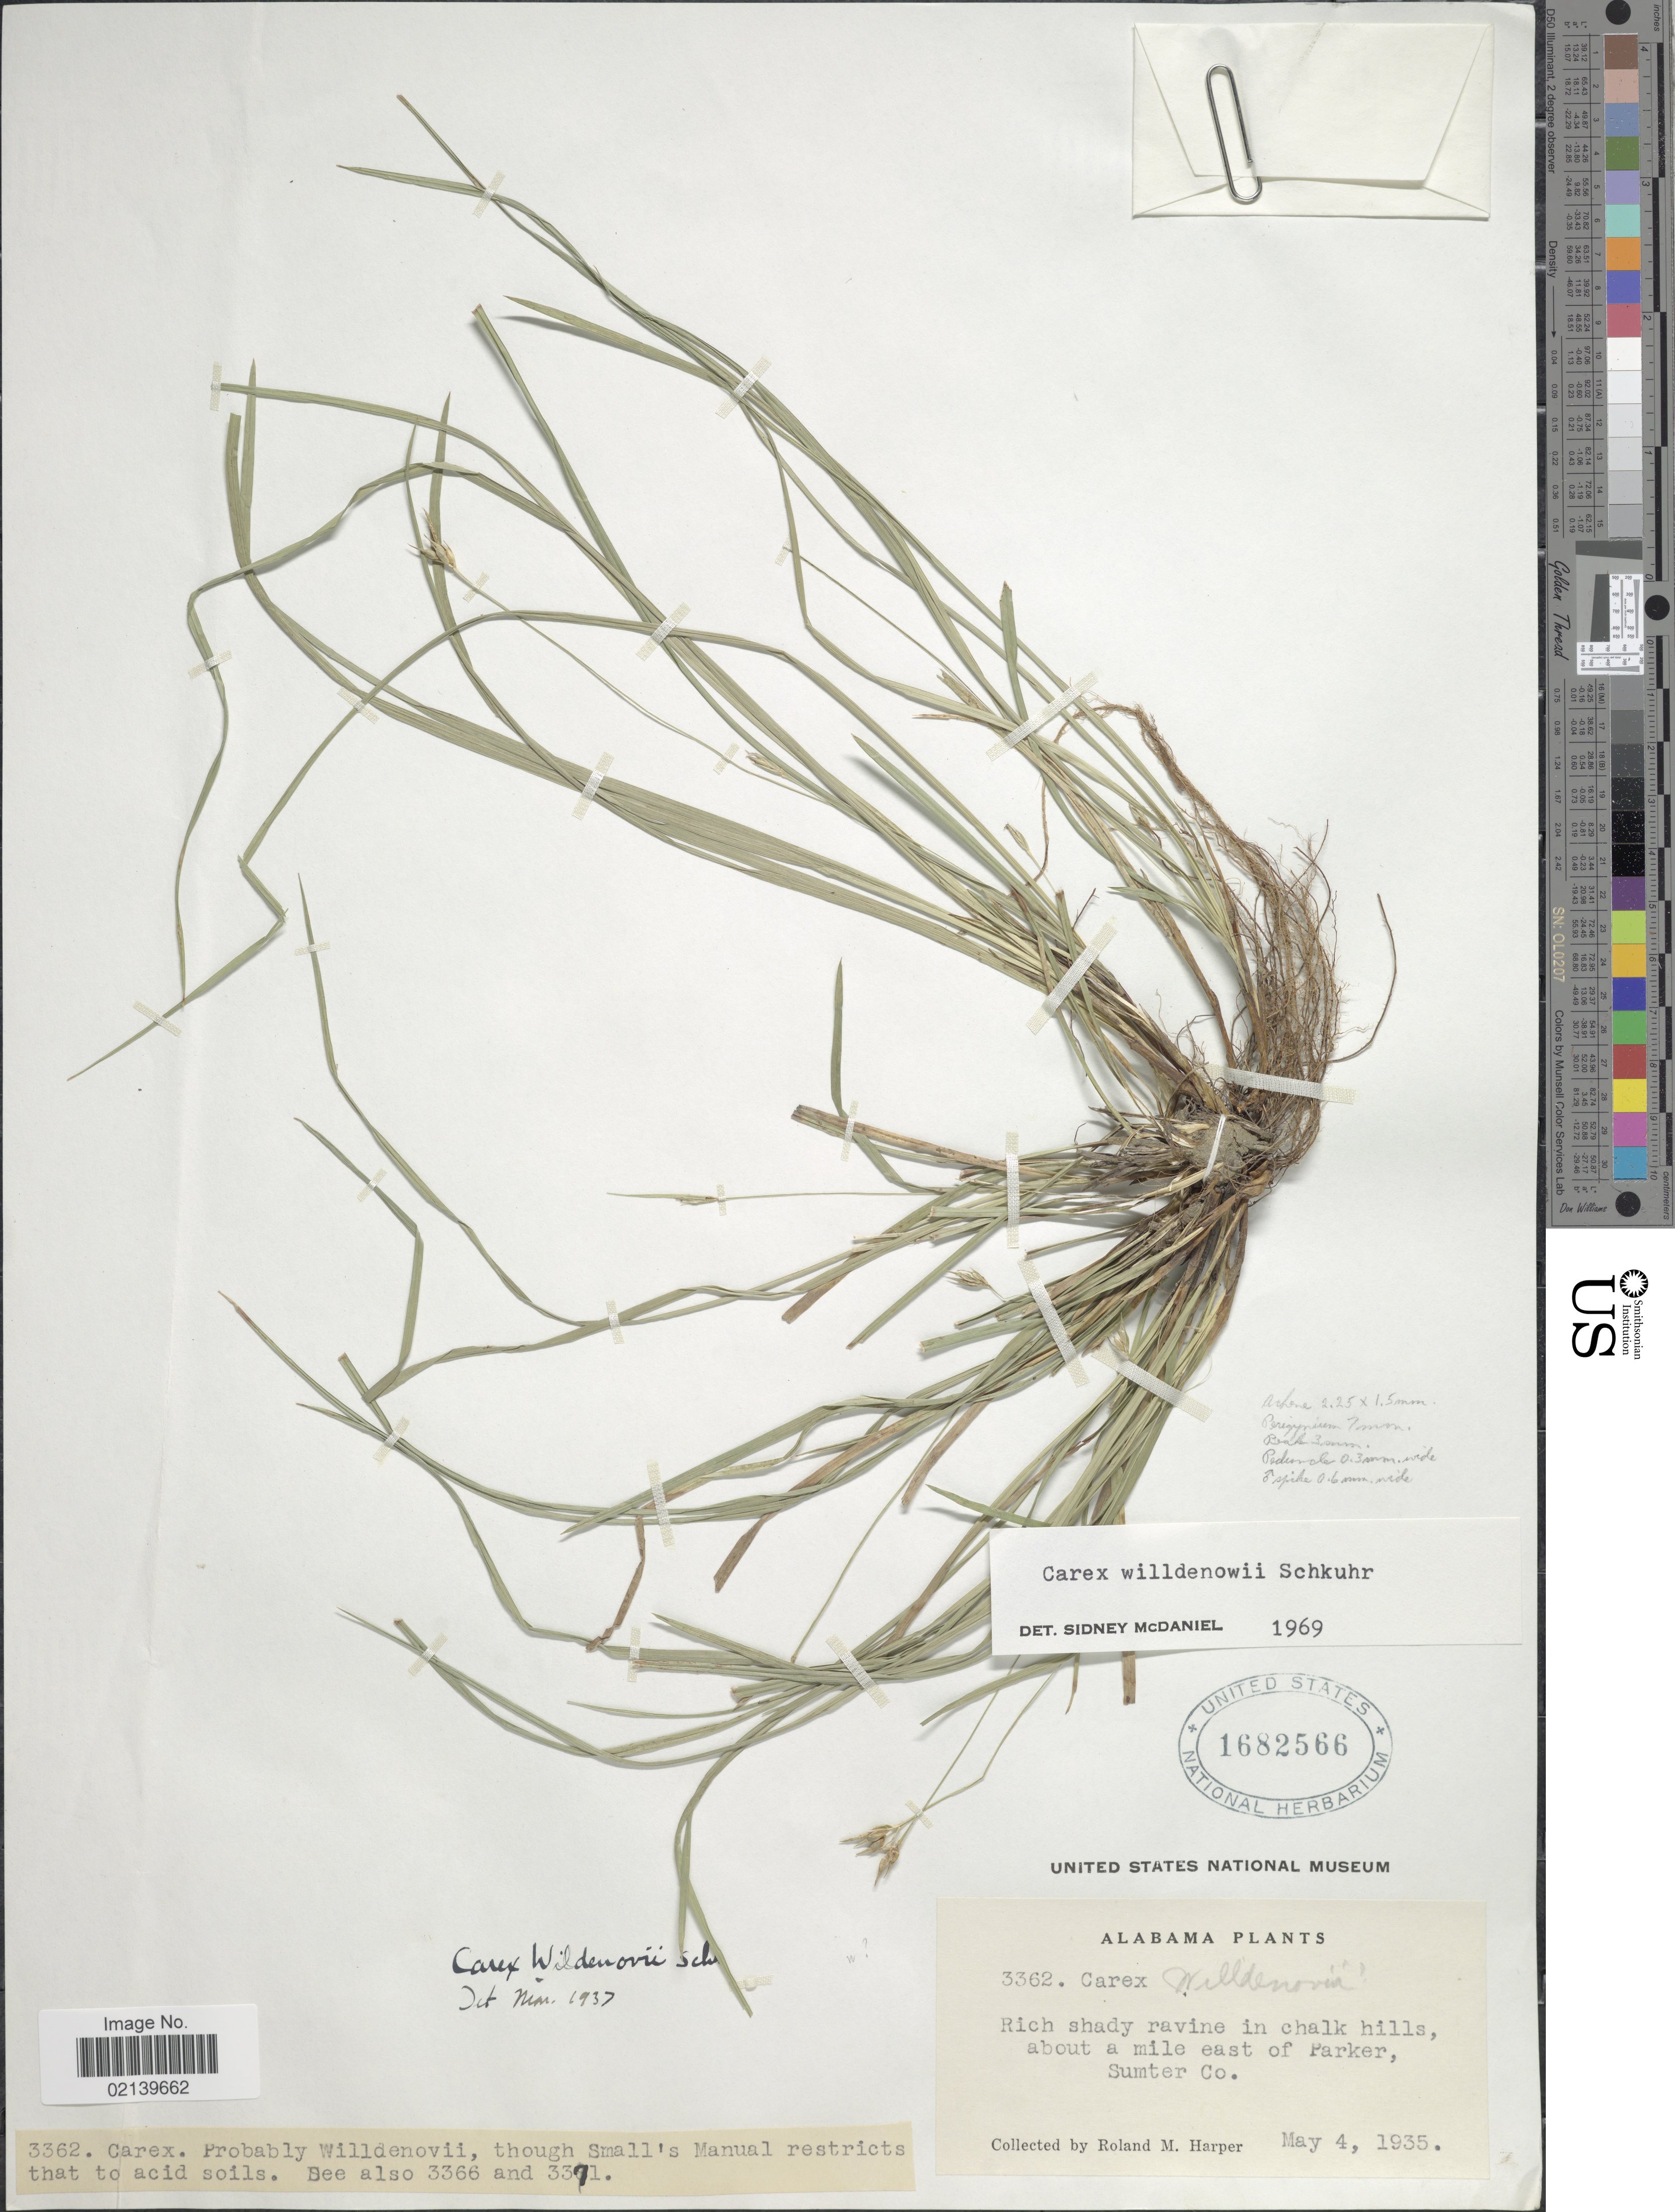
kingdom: Plantae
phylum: Tracheophyta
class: Liliopsida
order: Poales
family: Cyperaceae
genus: Carex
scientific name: Carex willdenowii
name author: Willd.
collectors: R. M. Harper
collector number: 3362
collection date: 1935-05-04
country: United States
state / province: Alabama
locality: Rich shady ravine in chalk hills, about a mile east of Parker, Sumter Co.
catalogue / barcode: US 1682566